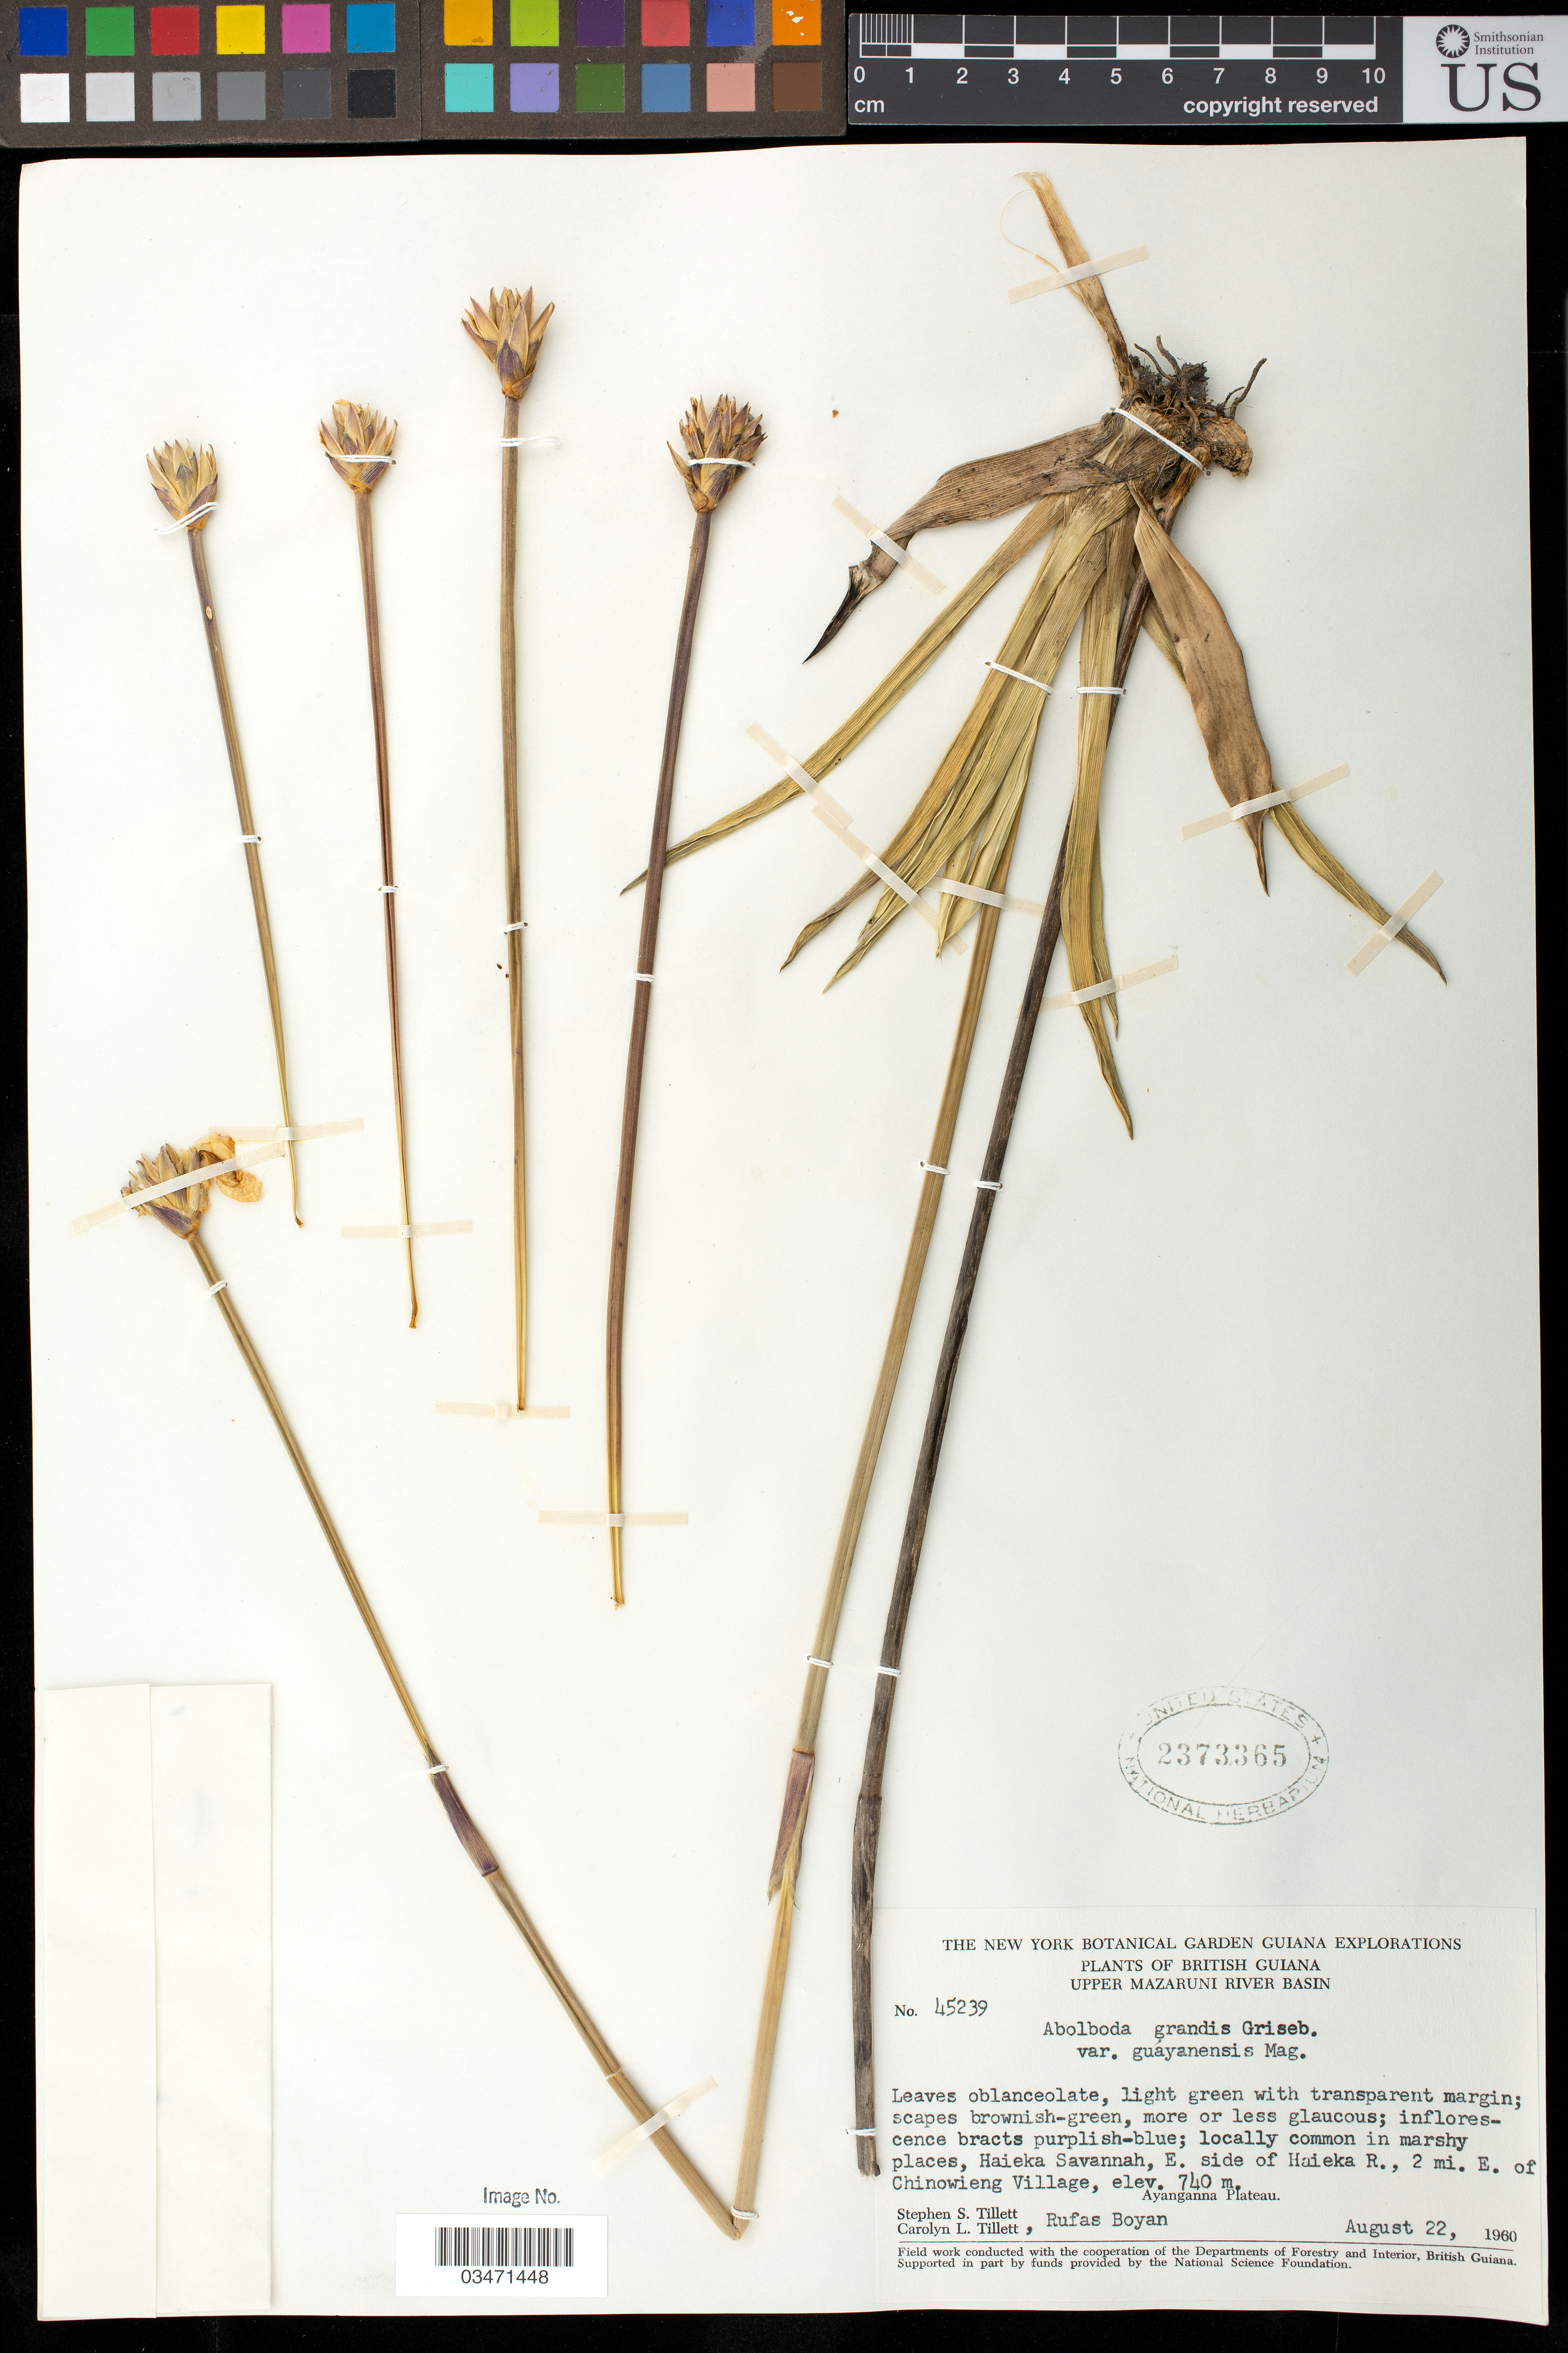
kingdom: Plantae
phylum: Tracheophyta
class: Liliopsida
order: Poales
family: Xyridaceae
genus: Abolboda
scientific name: Abolboda grandis var. guayanensis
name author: Maguire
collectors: S. S. Tillett, C. L. Tillett & R. Boyan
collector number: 45239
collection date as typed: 22-Aug-60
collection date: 1960-08-22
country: Guyana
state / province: Cuyuni-Mazaruni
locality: Haieka Savanna, E side of Haieka R., 2 mi. E of Chinowieng Village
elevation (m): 740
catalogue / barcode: US 2373365